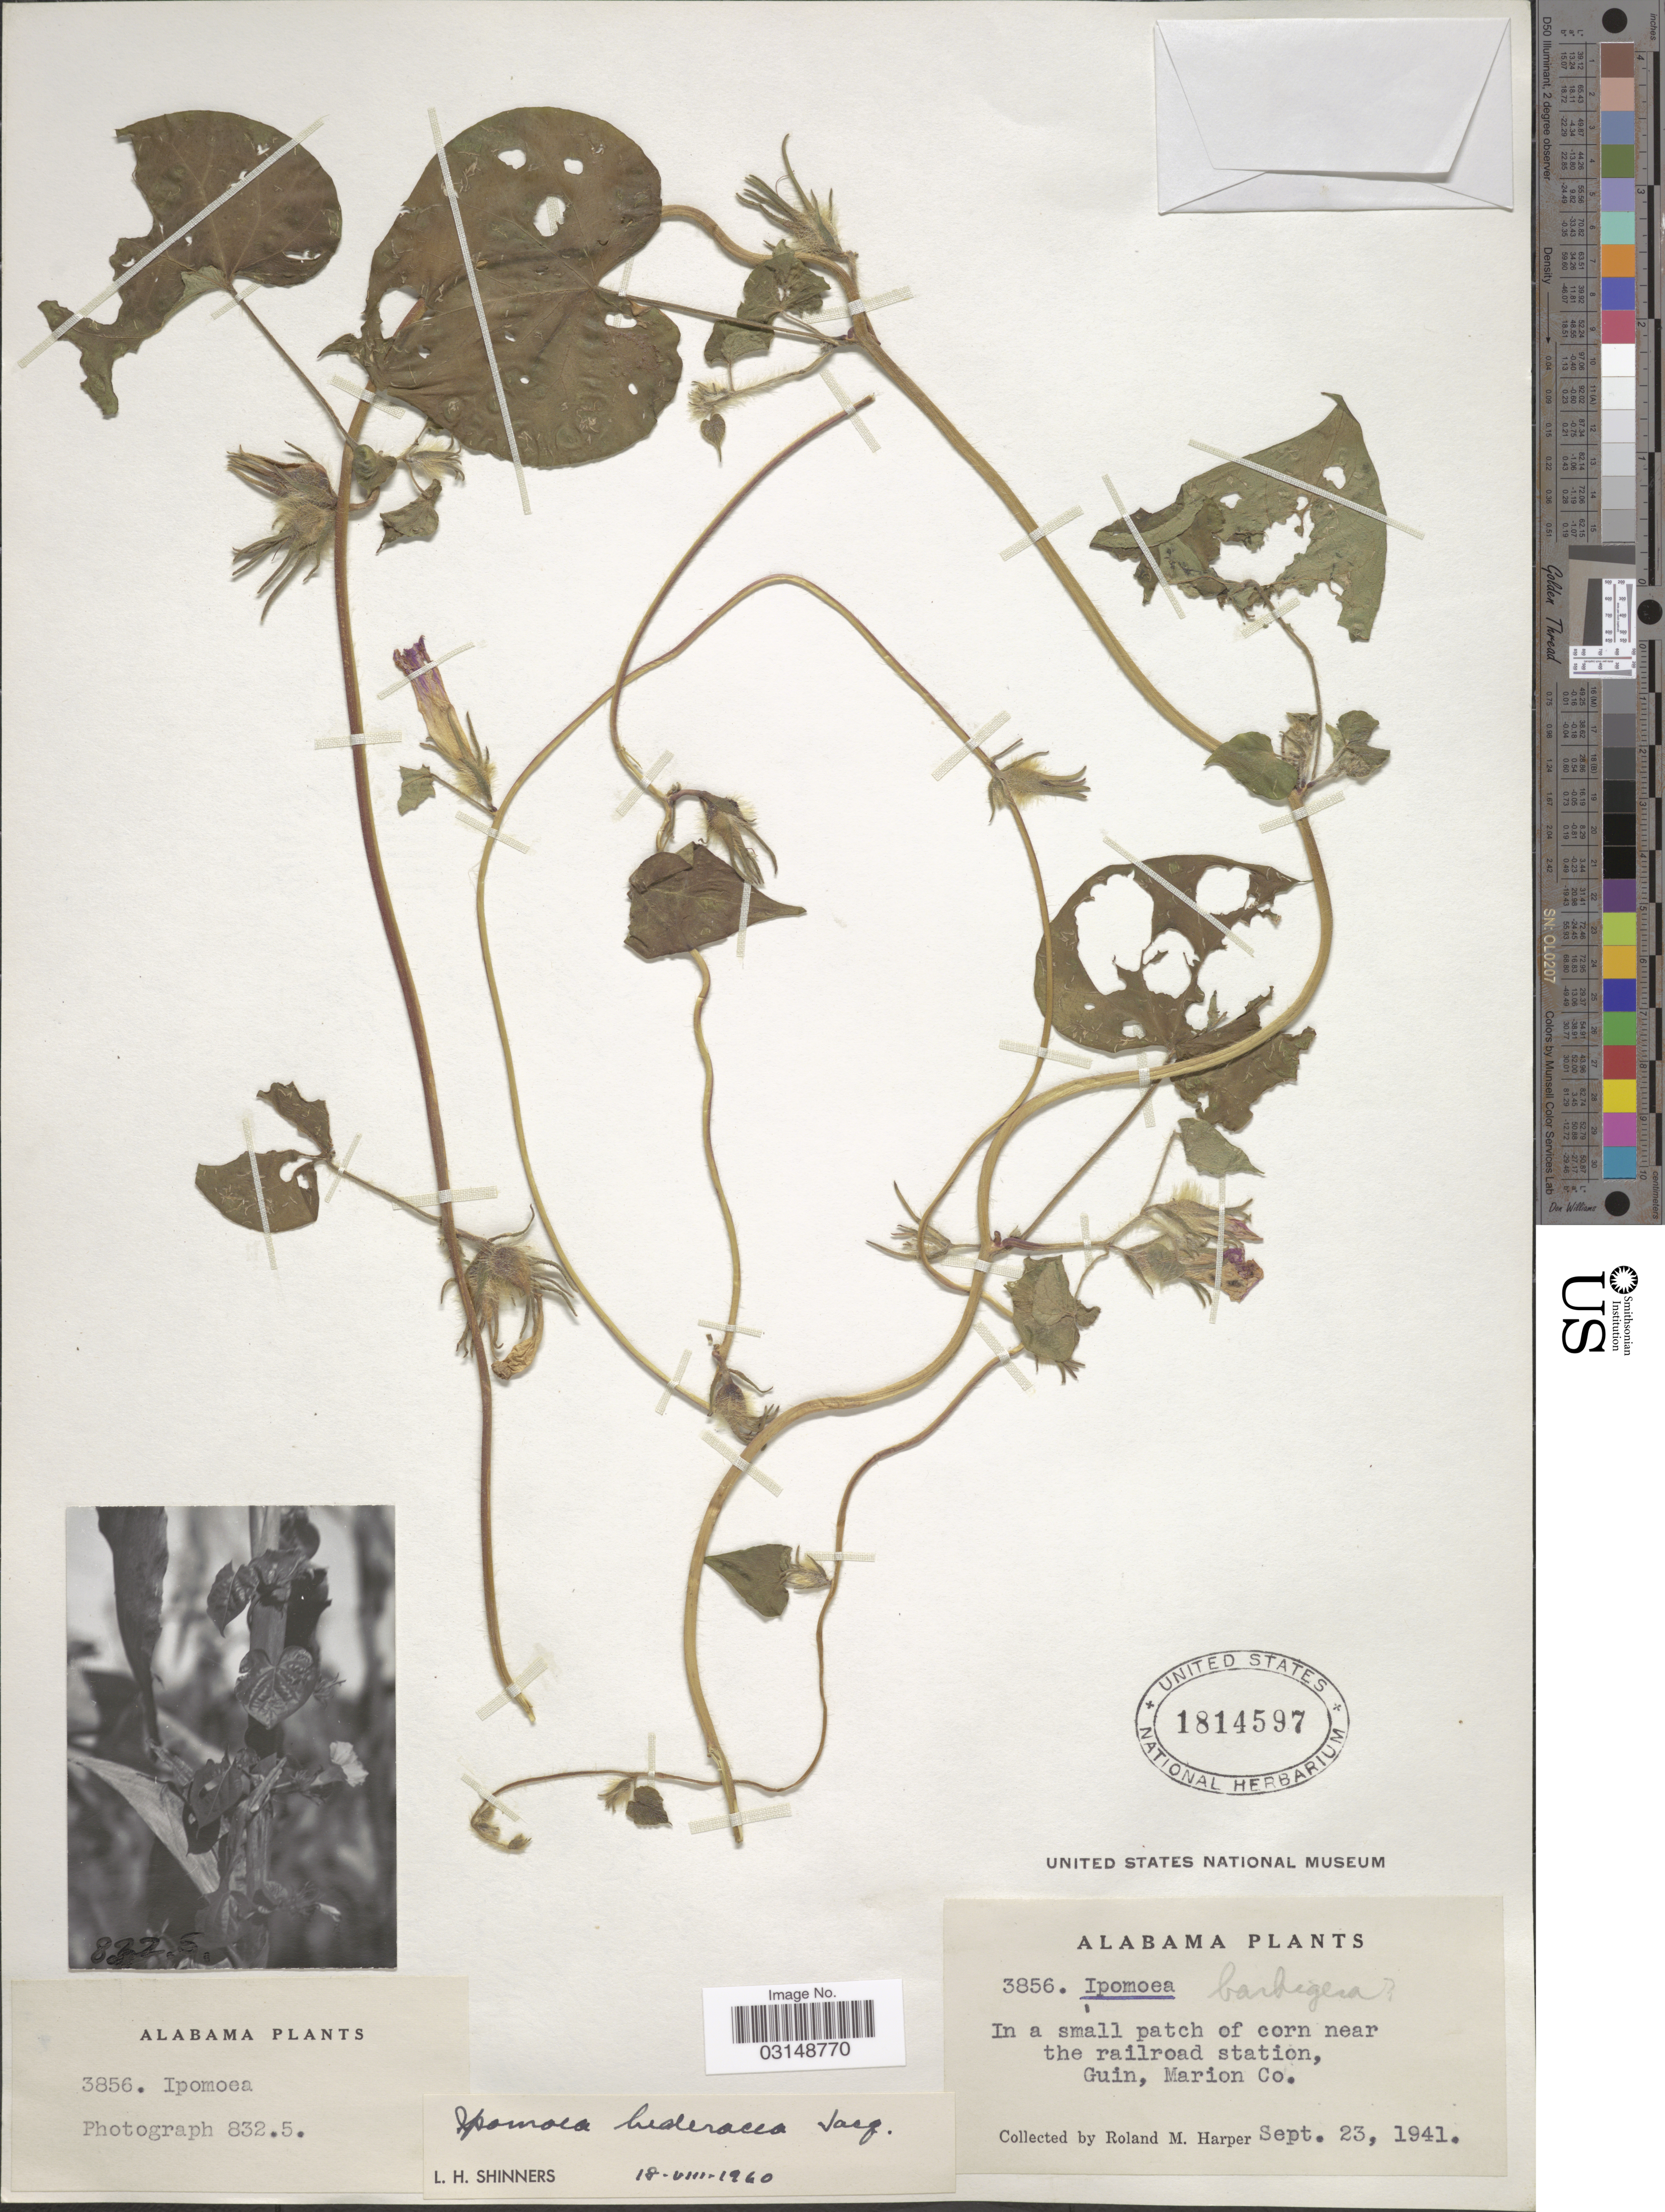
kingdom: Plantae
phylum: Tracheophyta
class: Magnoliopsida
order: Solanales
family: Convolvulaceae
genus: Ipomoea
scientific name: Ipomoea hederacea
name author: Jacq.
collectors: R. M. Harper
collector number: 3856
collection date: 1941-09-23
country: United States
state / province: Alabama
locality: Near the railroad station, Guin, Marion Co.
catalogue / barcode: US 1814597